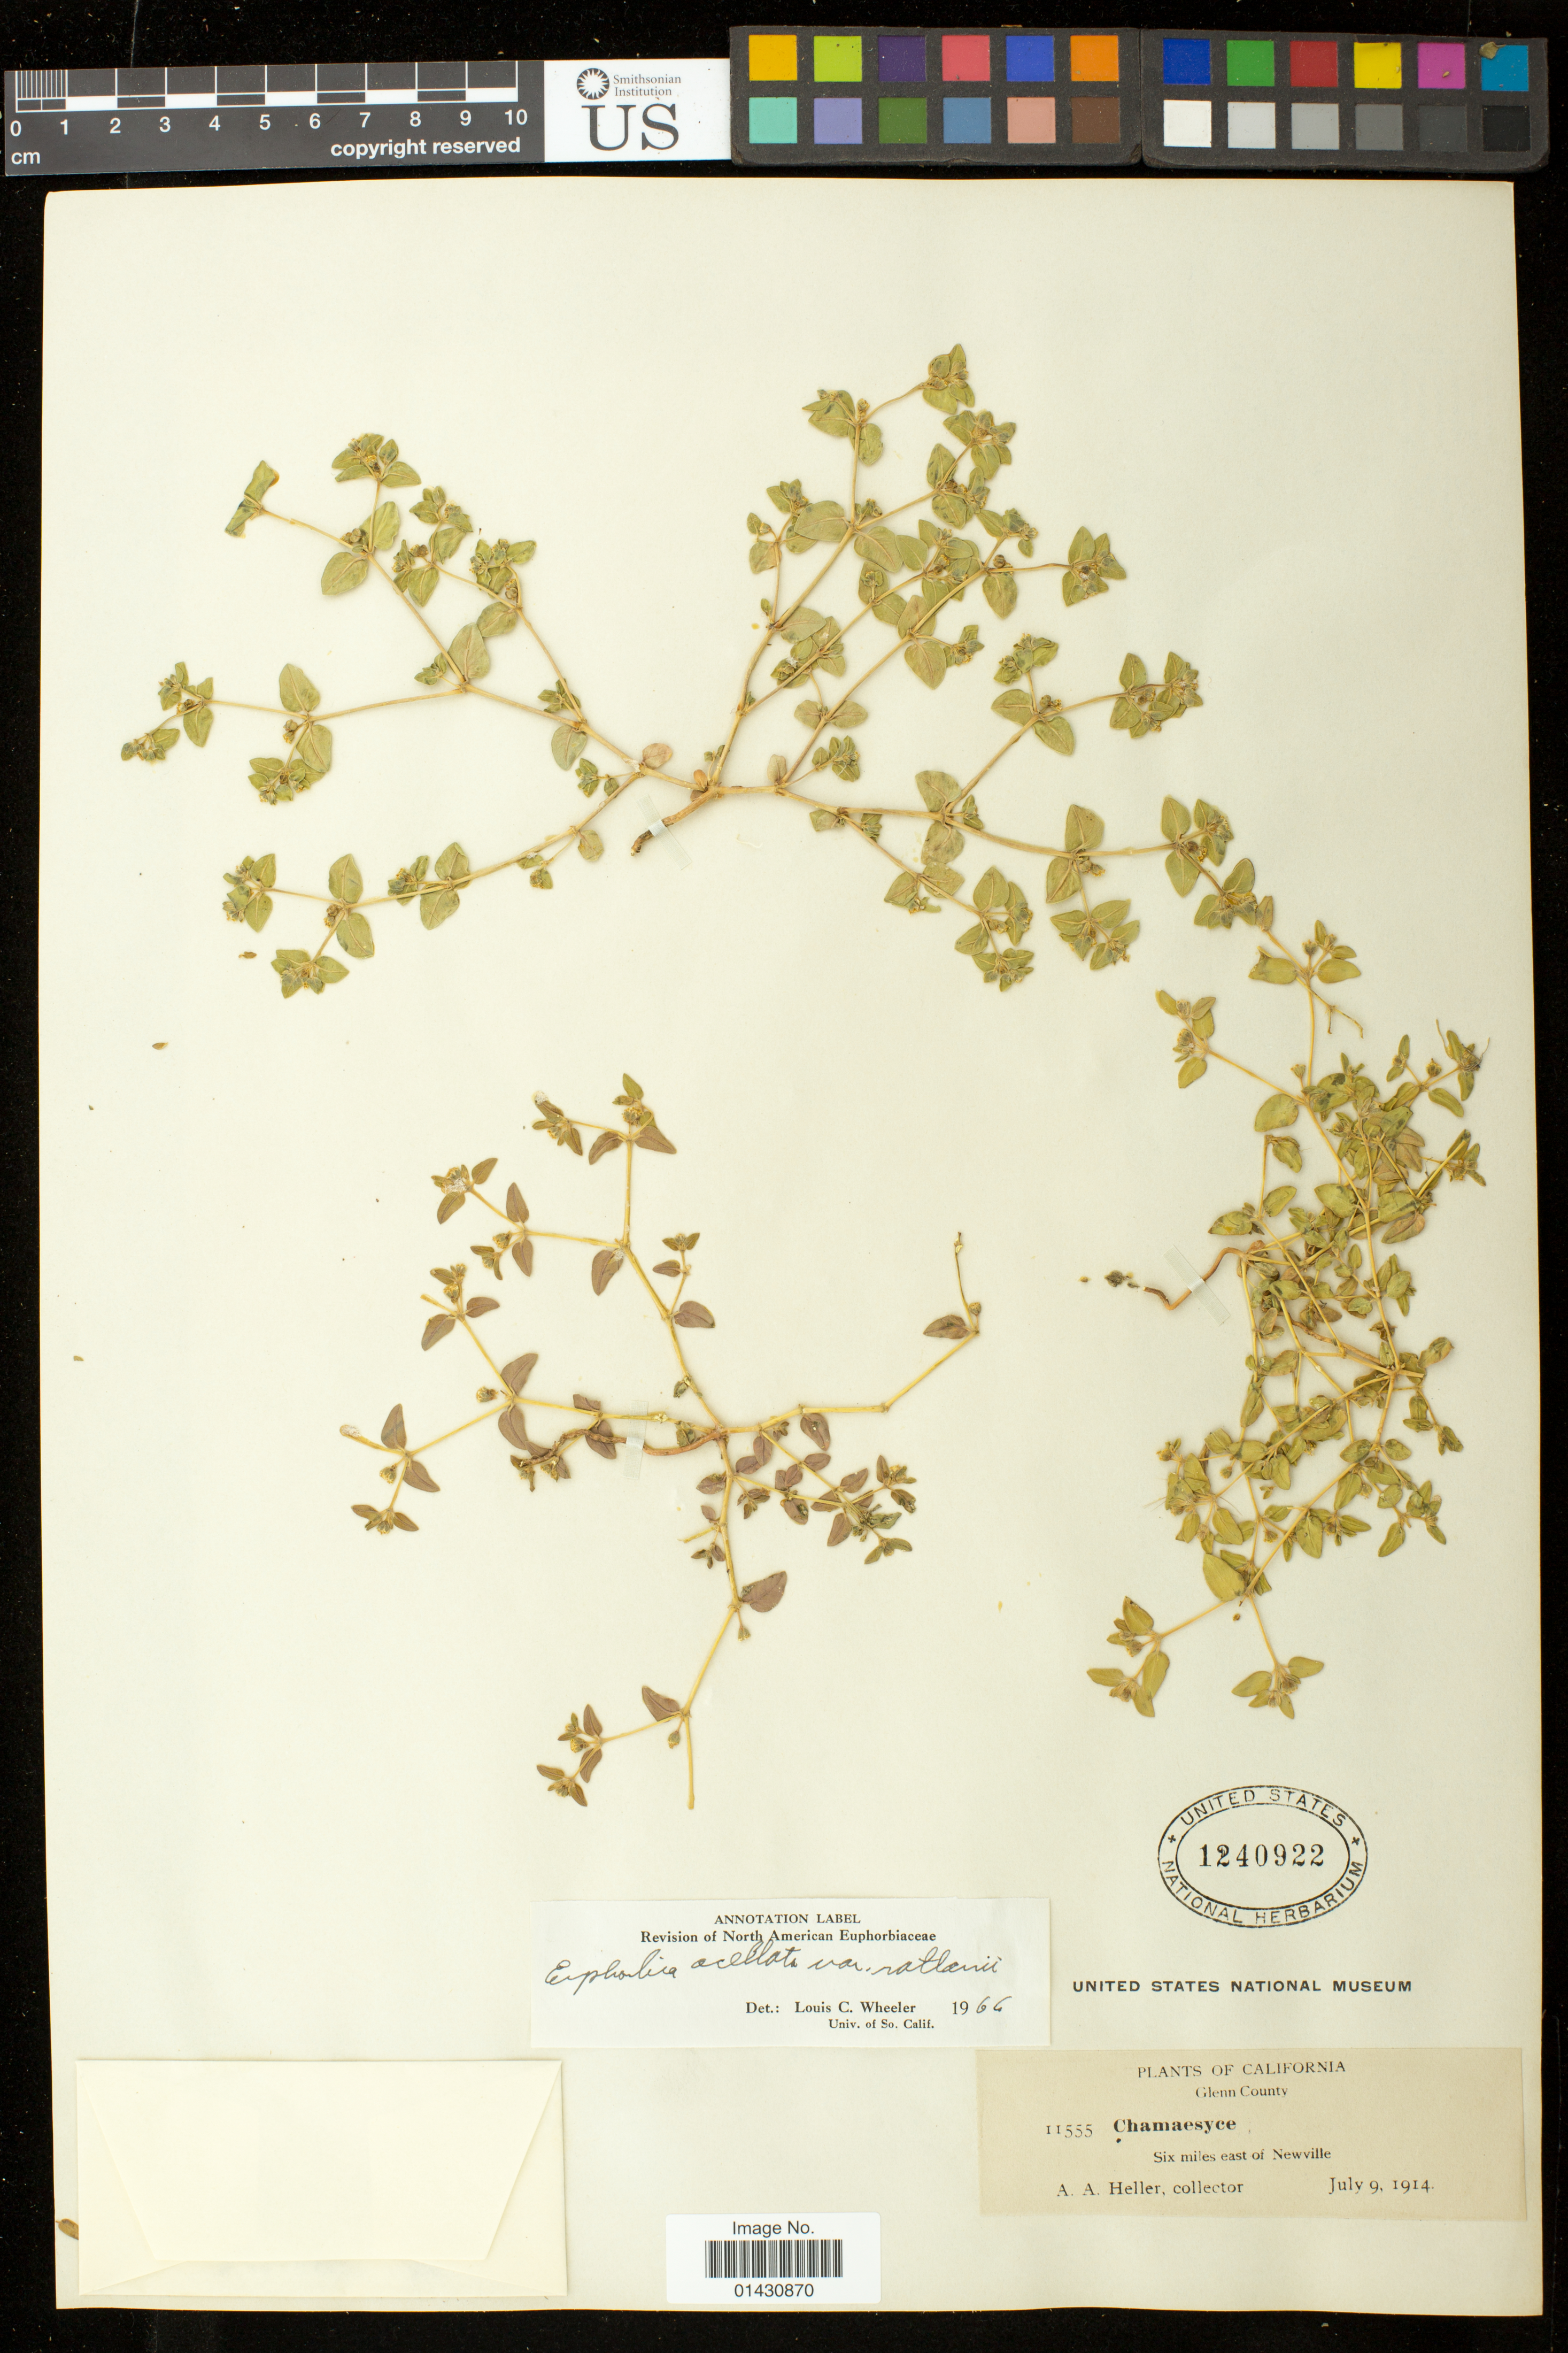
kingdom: Plantae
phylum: Tracheophyta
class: Magnoliopsida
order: Malpighiales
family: Euphorbiaceae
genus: Euphorbia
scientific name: Euphorbia ocellata subsp. rattanii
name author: (S. Watson) Oudejans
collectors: A. A. Heller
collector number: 11555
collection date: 1914-07-09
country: United States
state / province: California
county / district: Glenn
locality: Six miles east of Newville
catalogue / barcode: US 1240922